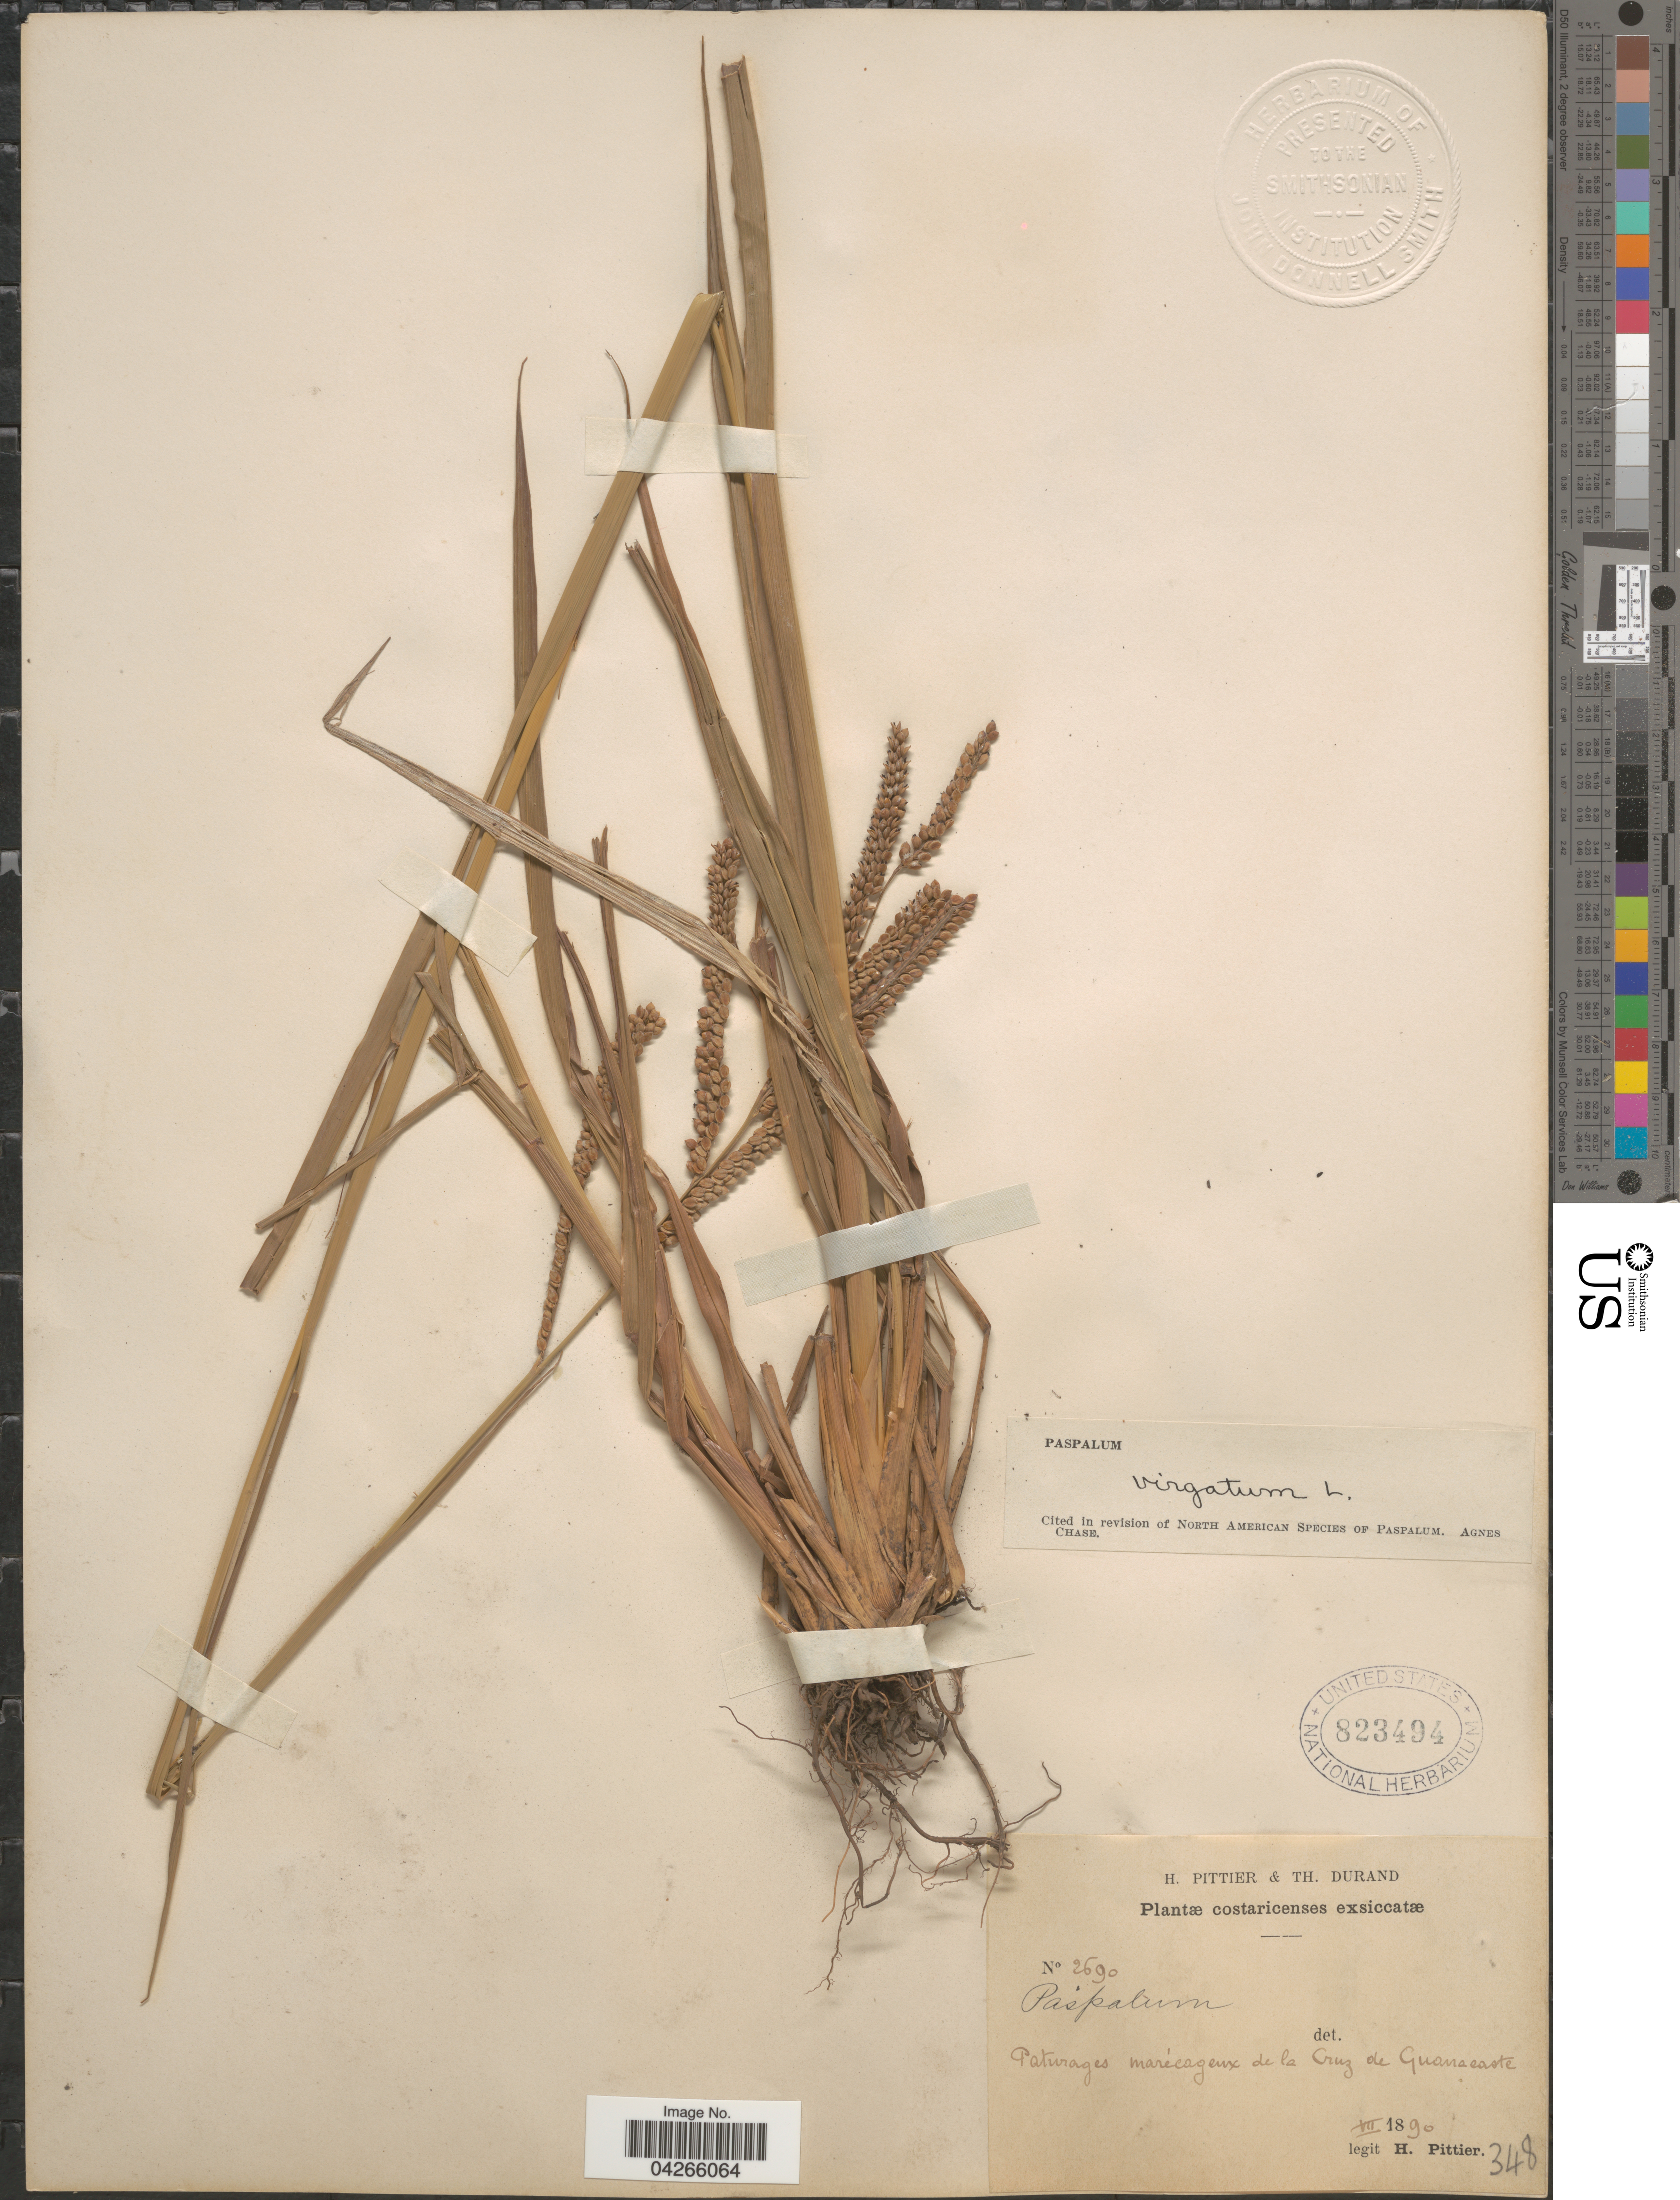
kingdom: Plantae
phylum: Tracheophyta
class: Liliopsida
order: Poales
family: Poaceae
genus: Paspalum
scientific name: Paspalum virgatum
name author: L.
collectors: H. F. Pittier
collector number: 2690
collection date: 1890-07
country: Costa Rica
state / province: Guanacaste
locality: Paturages marécageux de la Cruz de Guanacaste.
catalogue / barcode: US 823494